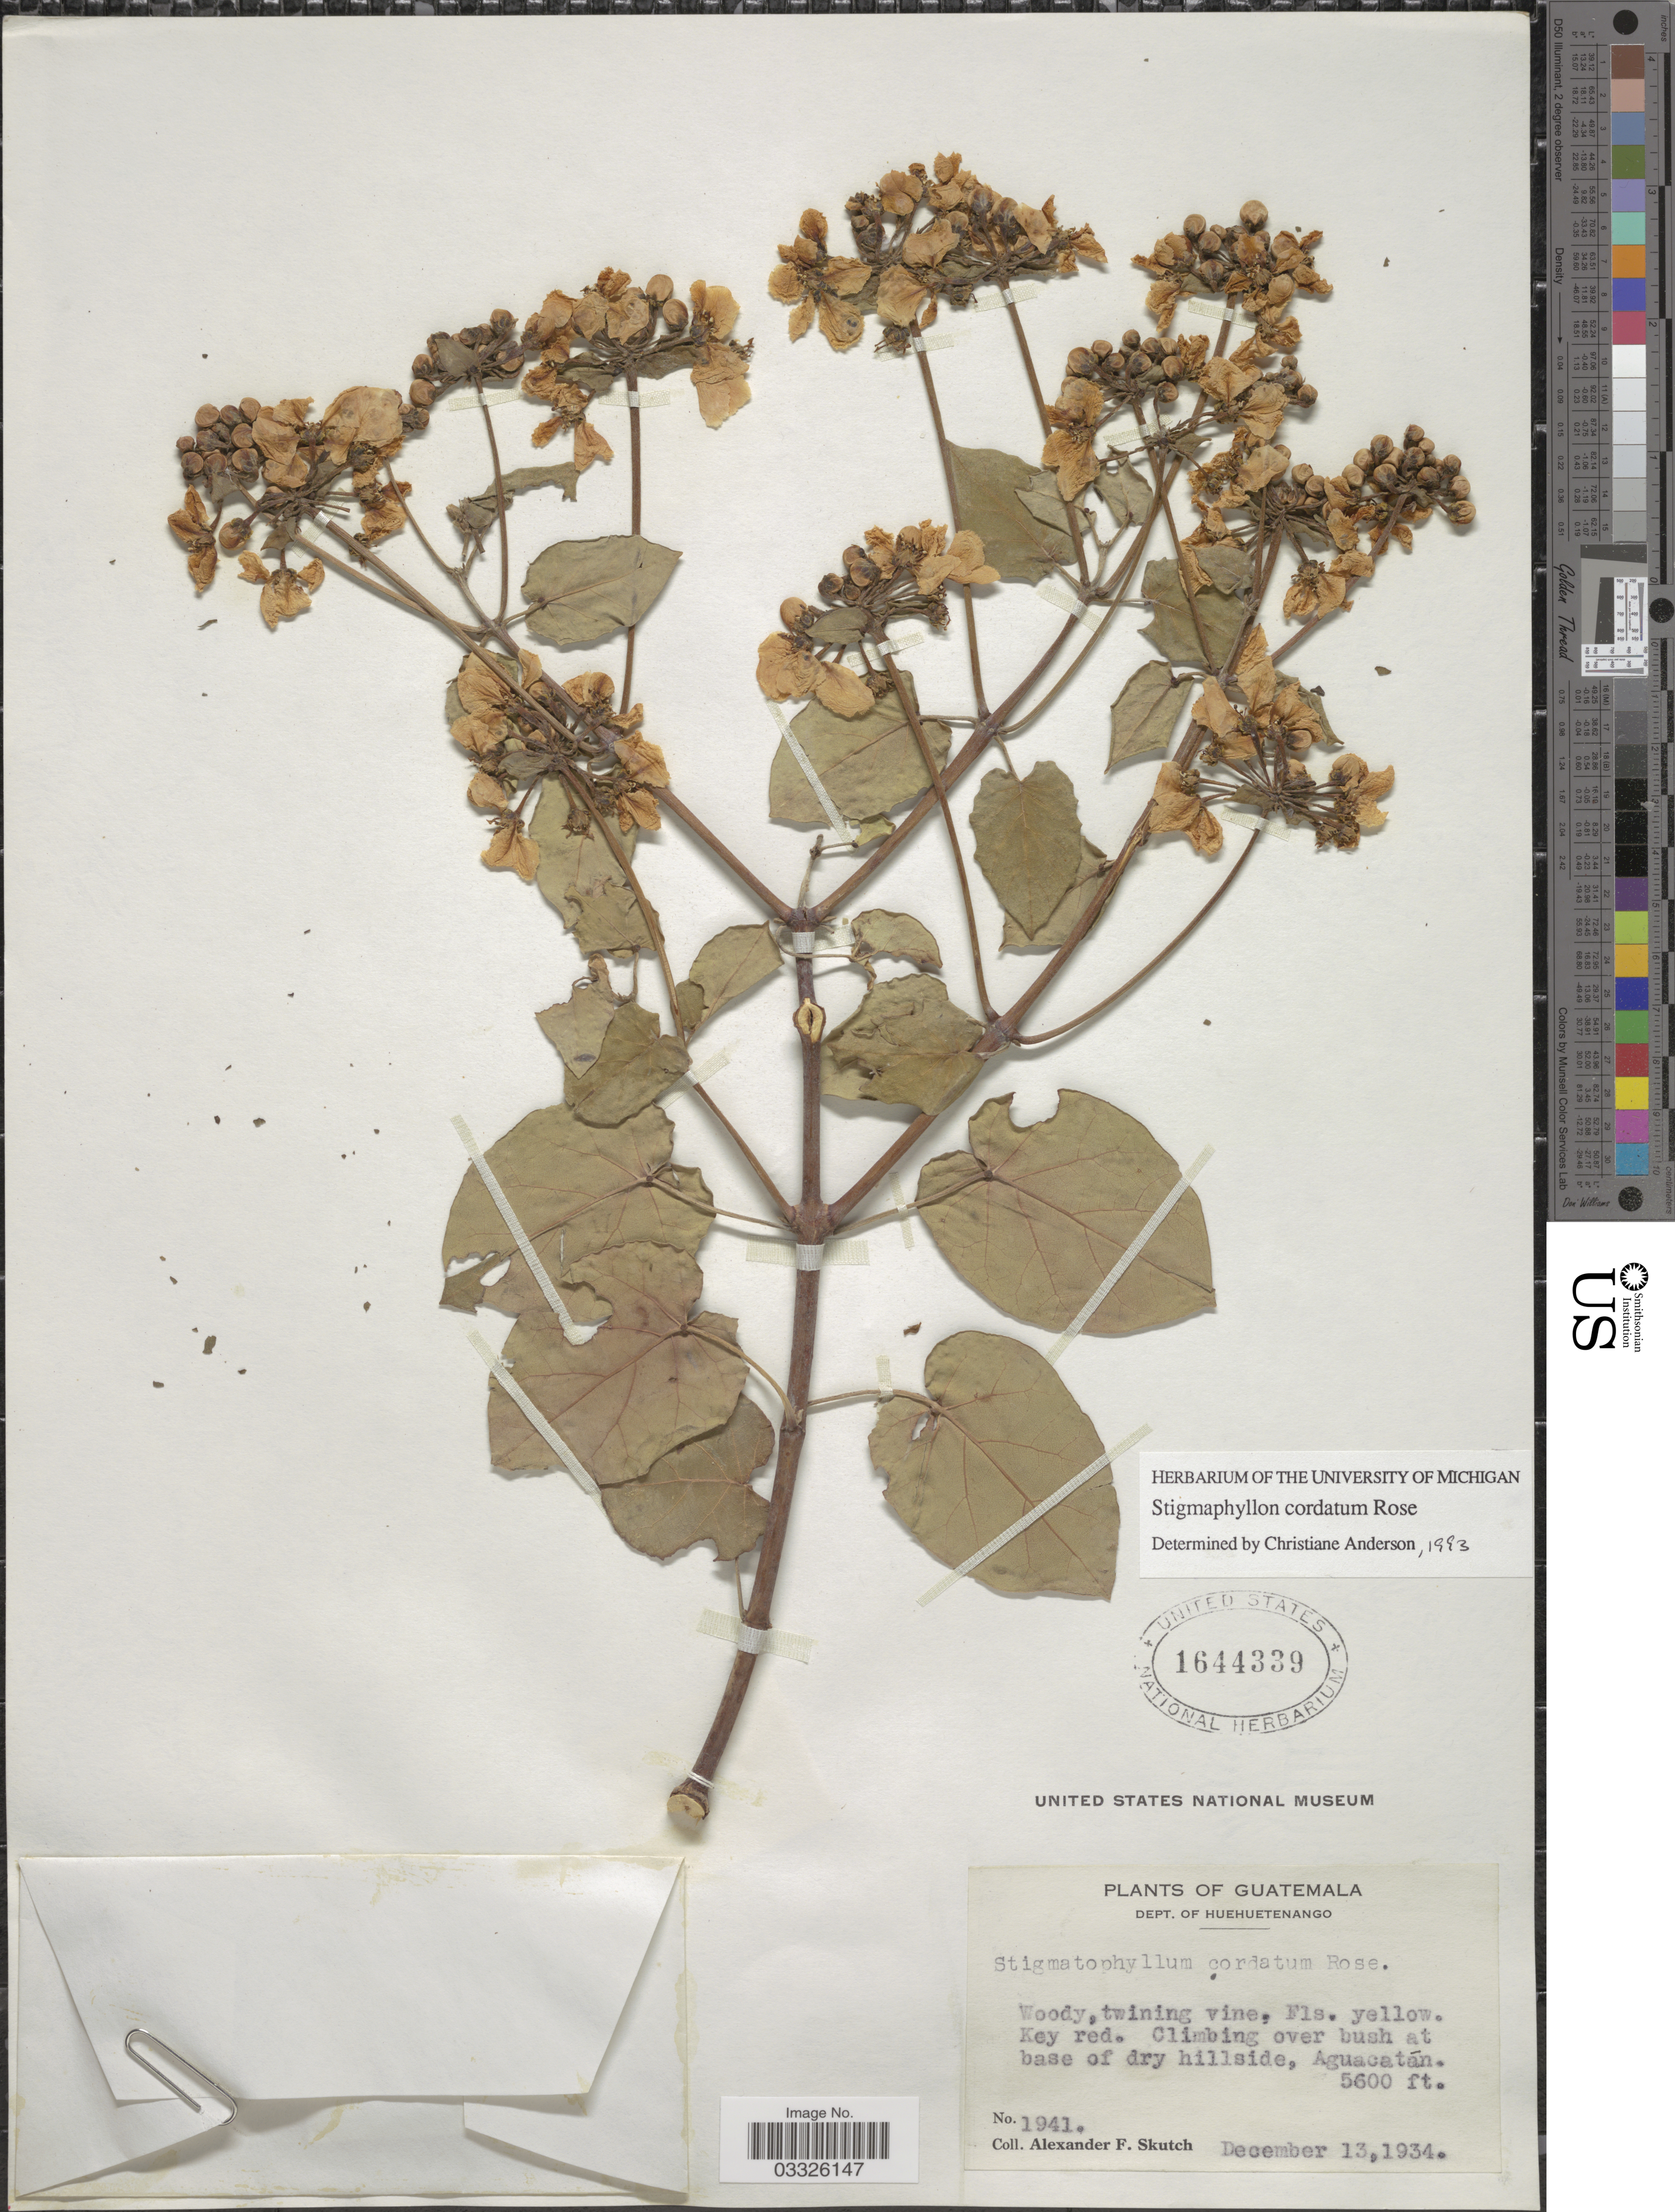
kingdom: Plantae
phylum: Tracheophyta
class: Magnoliopsida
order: Malpighiales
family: Malpighiaceae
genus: Stigmaphyllon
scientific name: Stigmaphyllon cordatum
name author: Rose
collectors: A. F. Skutch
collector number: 1941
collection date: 1934-12-13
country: Guatemala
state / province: Huehuetenango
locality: Dept. of Huehuetenango. Climbing over bush at base of dry hillside, Aguacatán.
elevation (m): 1707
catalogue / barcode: US 1644339